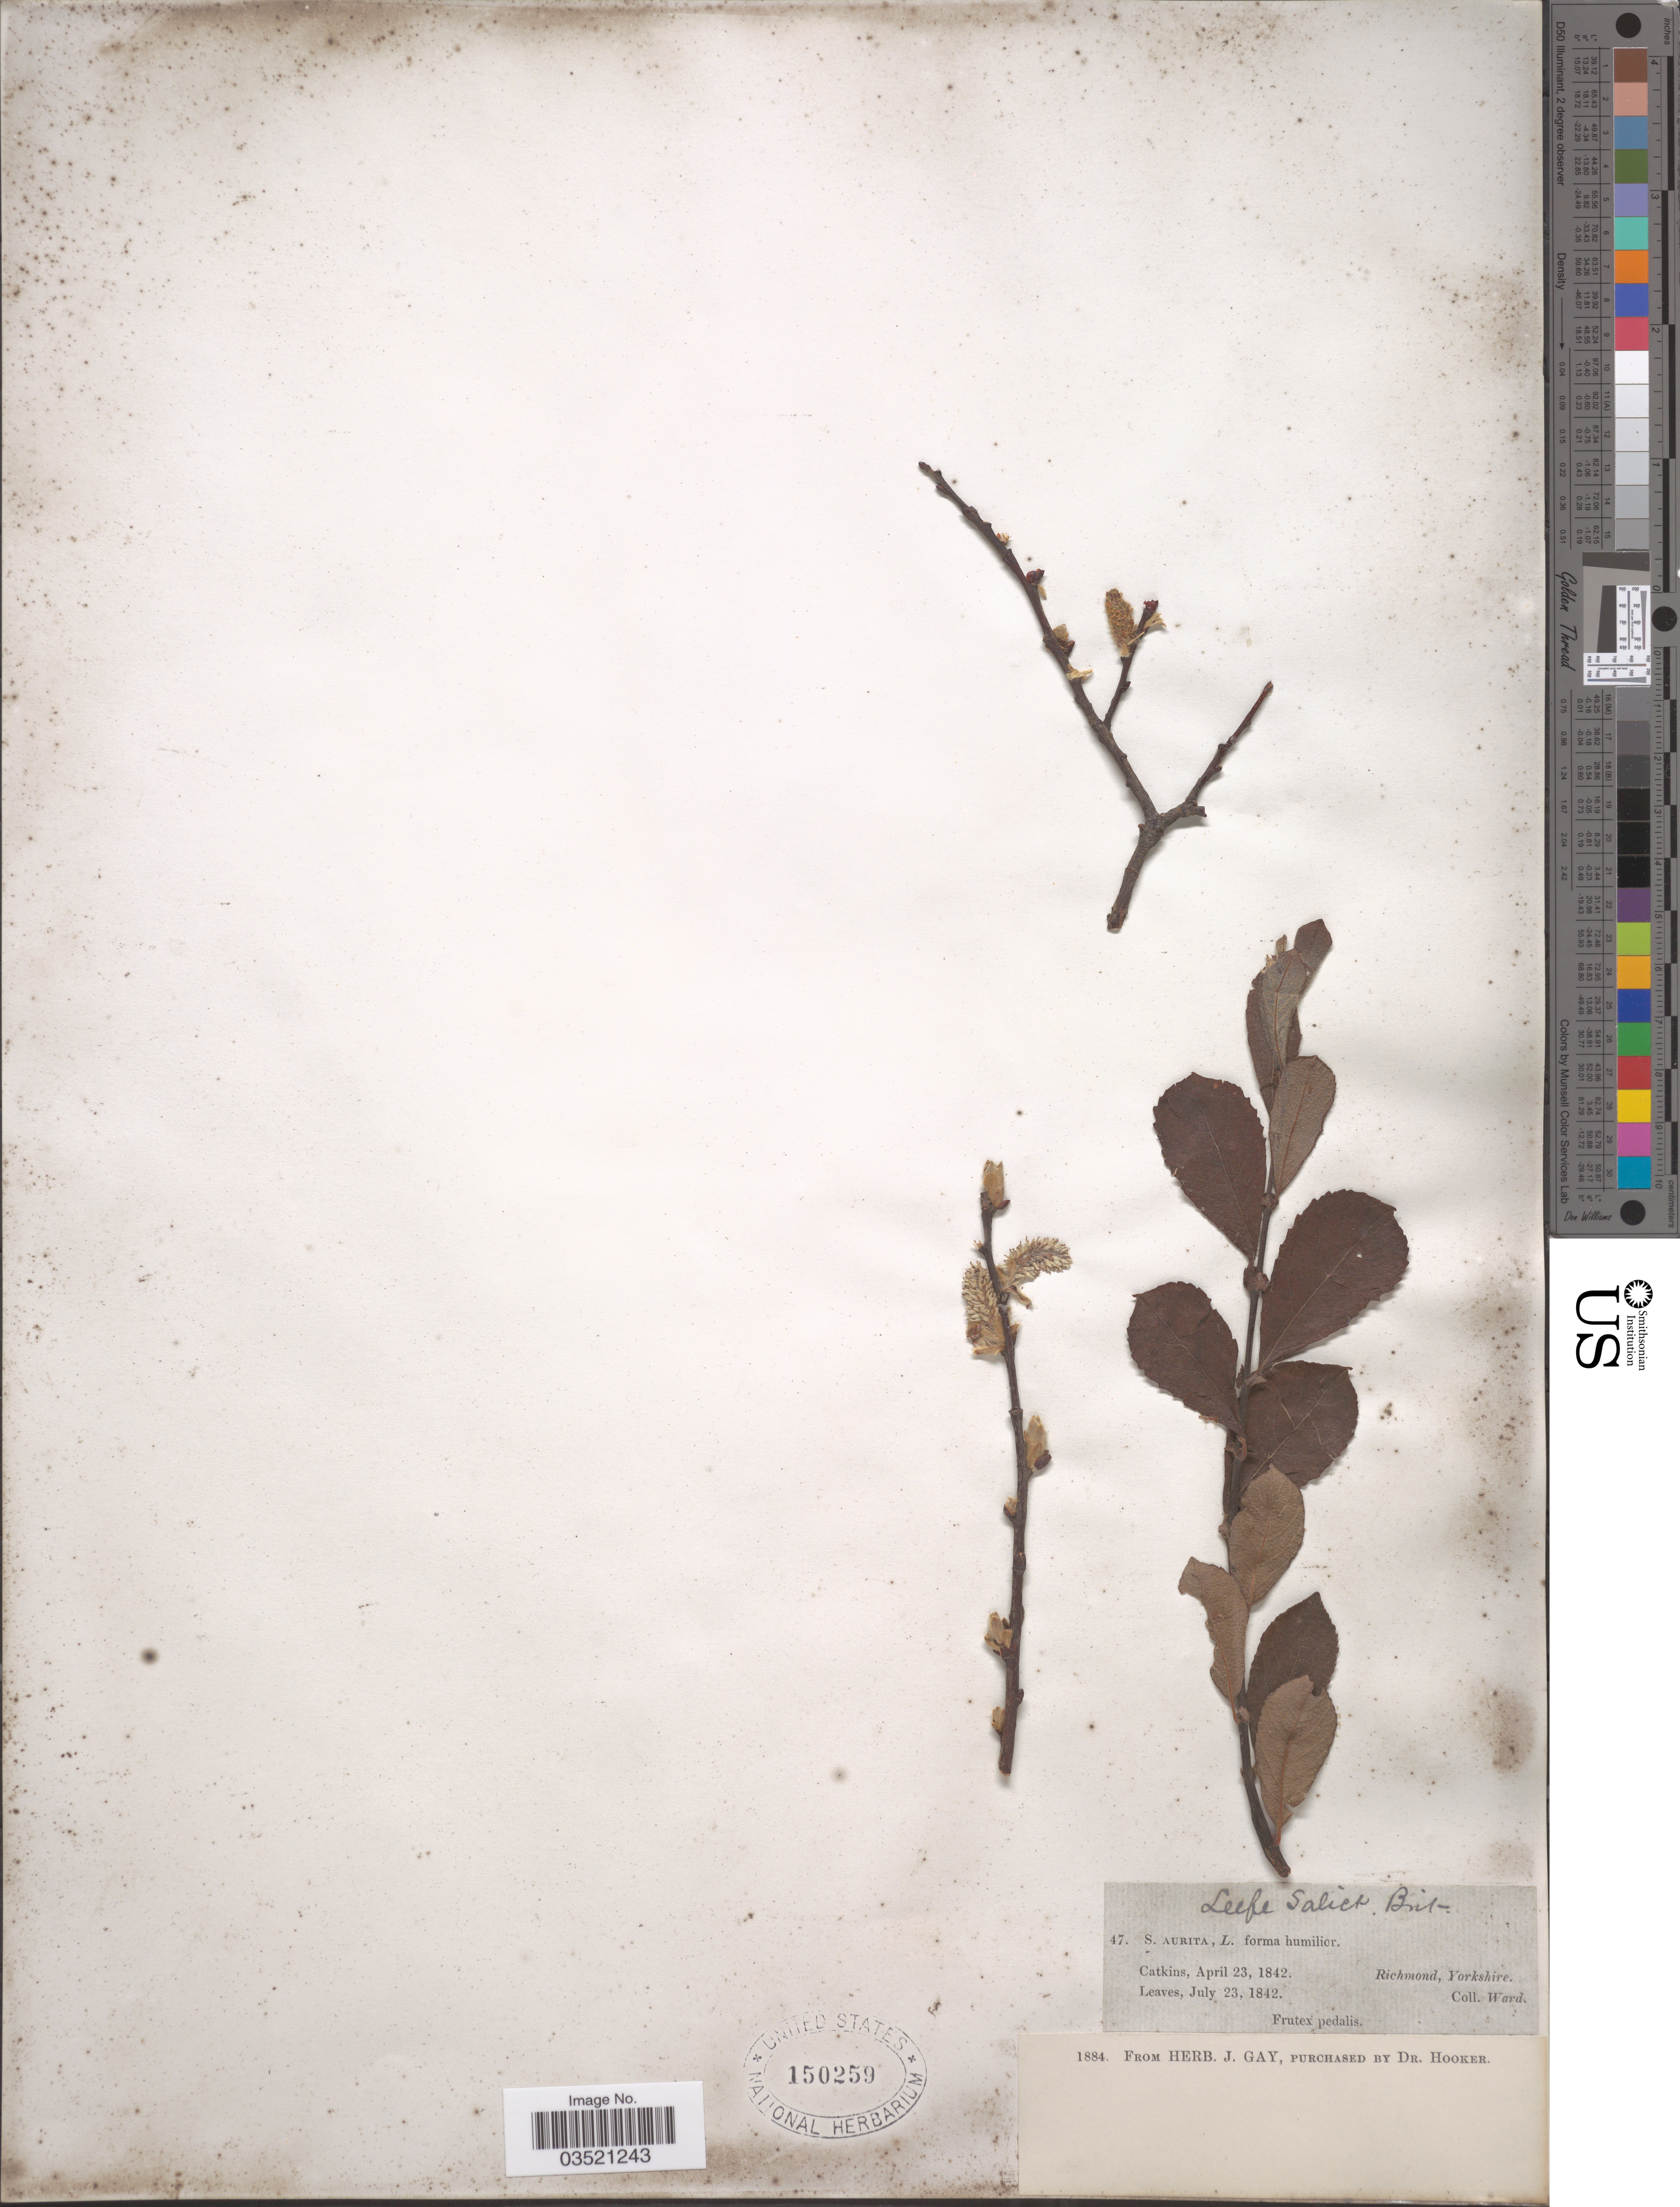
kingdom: Plantae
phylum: Tracheophyta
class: Magnoliopsida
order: Malpighiales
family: Salicaceae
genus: Salix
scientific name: Salix aurita f. humilior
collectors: -- Ward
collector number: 47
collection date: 1842-04-23/1842-07-23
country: United Kingdom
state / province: England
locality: Richmond, Yorkshire.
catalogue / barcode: US 150259